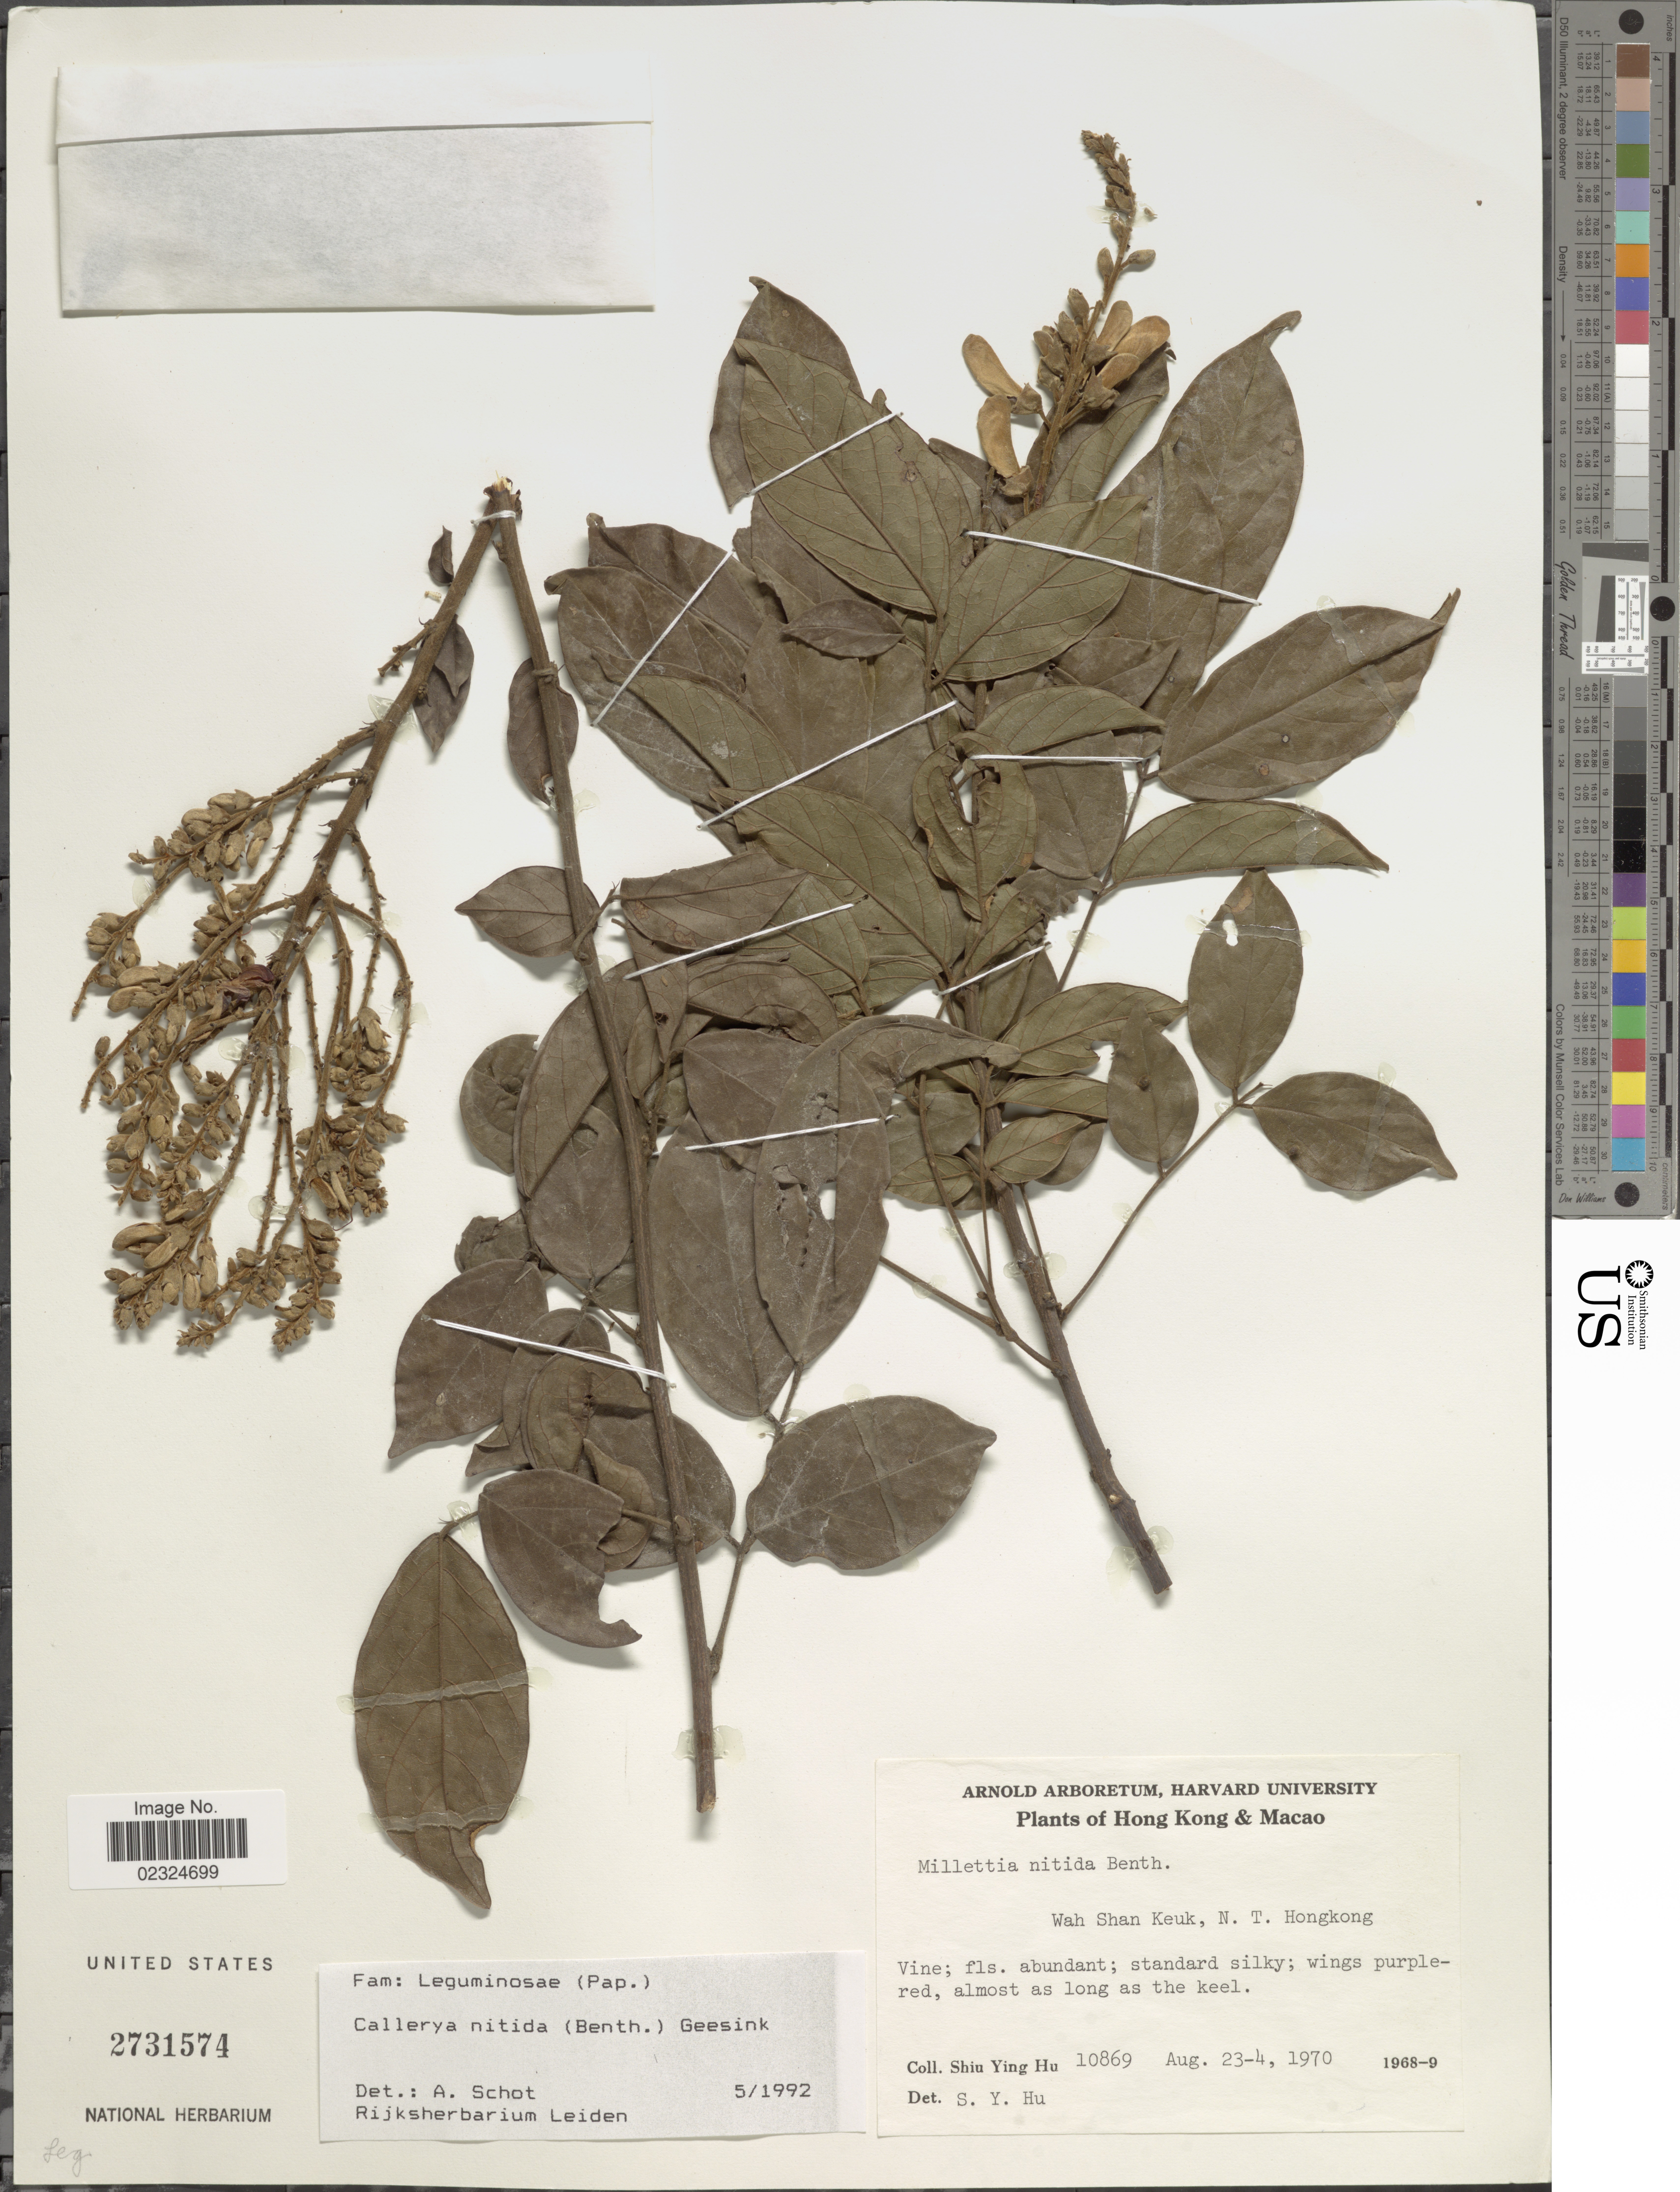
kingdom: Plantae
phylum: Tracheophyta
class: Magnoliopsida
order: Fabales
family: Fabaceae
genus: Callerya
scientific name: Callerya nitida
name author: (Benth.) R. Geesink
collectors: S. Y. Hu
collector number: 10869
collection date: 1970-08-04/1970-08-23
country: China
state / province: Hong Kong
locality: Hongkong & Mavao, Wah Shan Keuk, N. T. Hongkong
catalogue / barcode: US 2731574